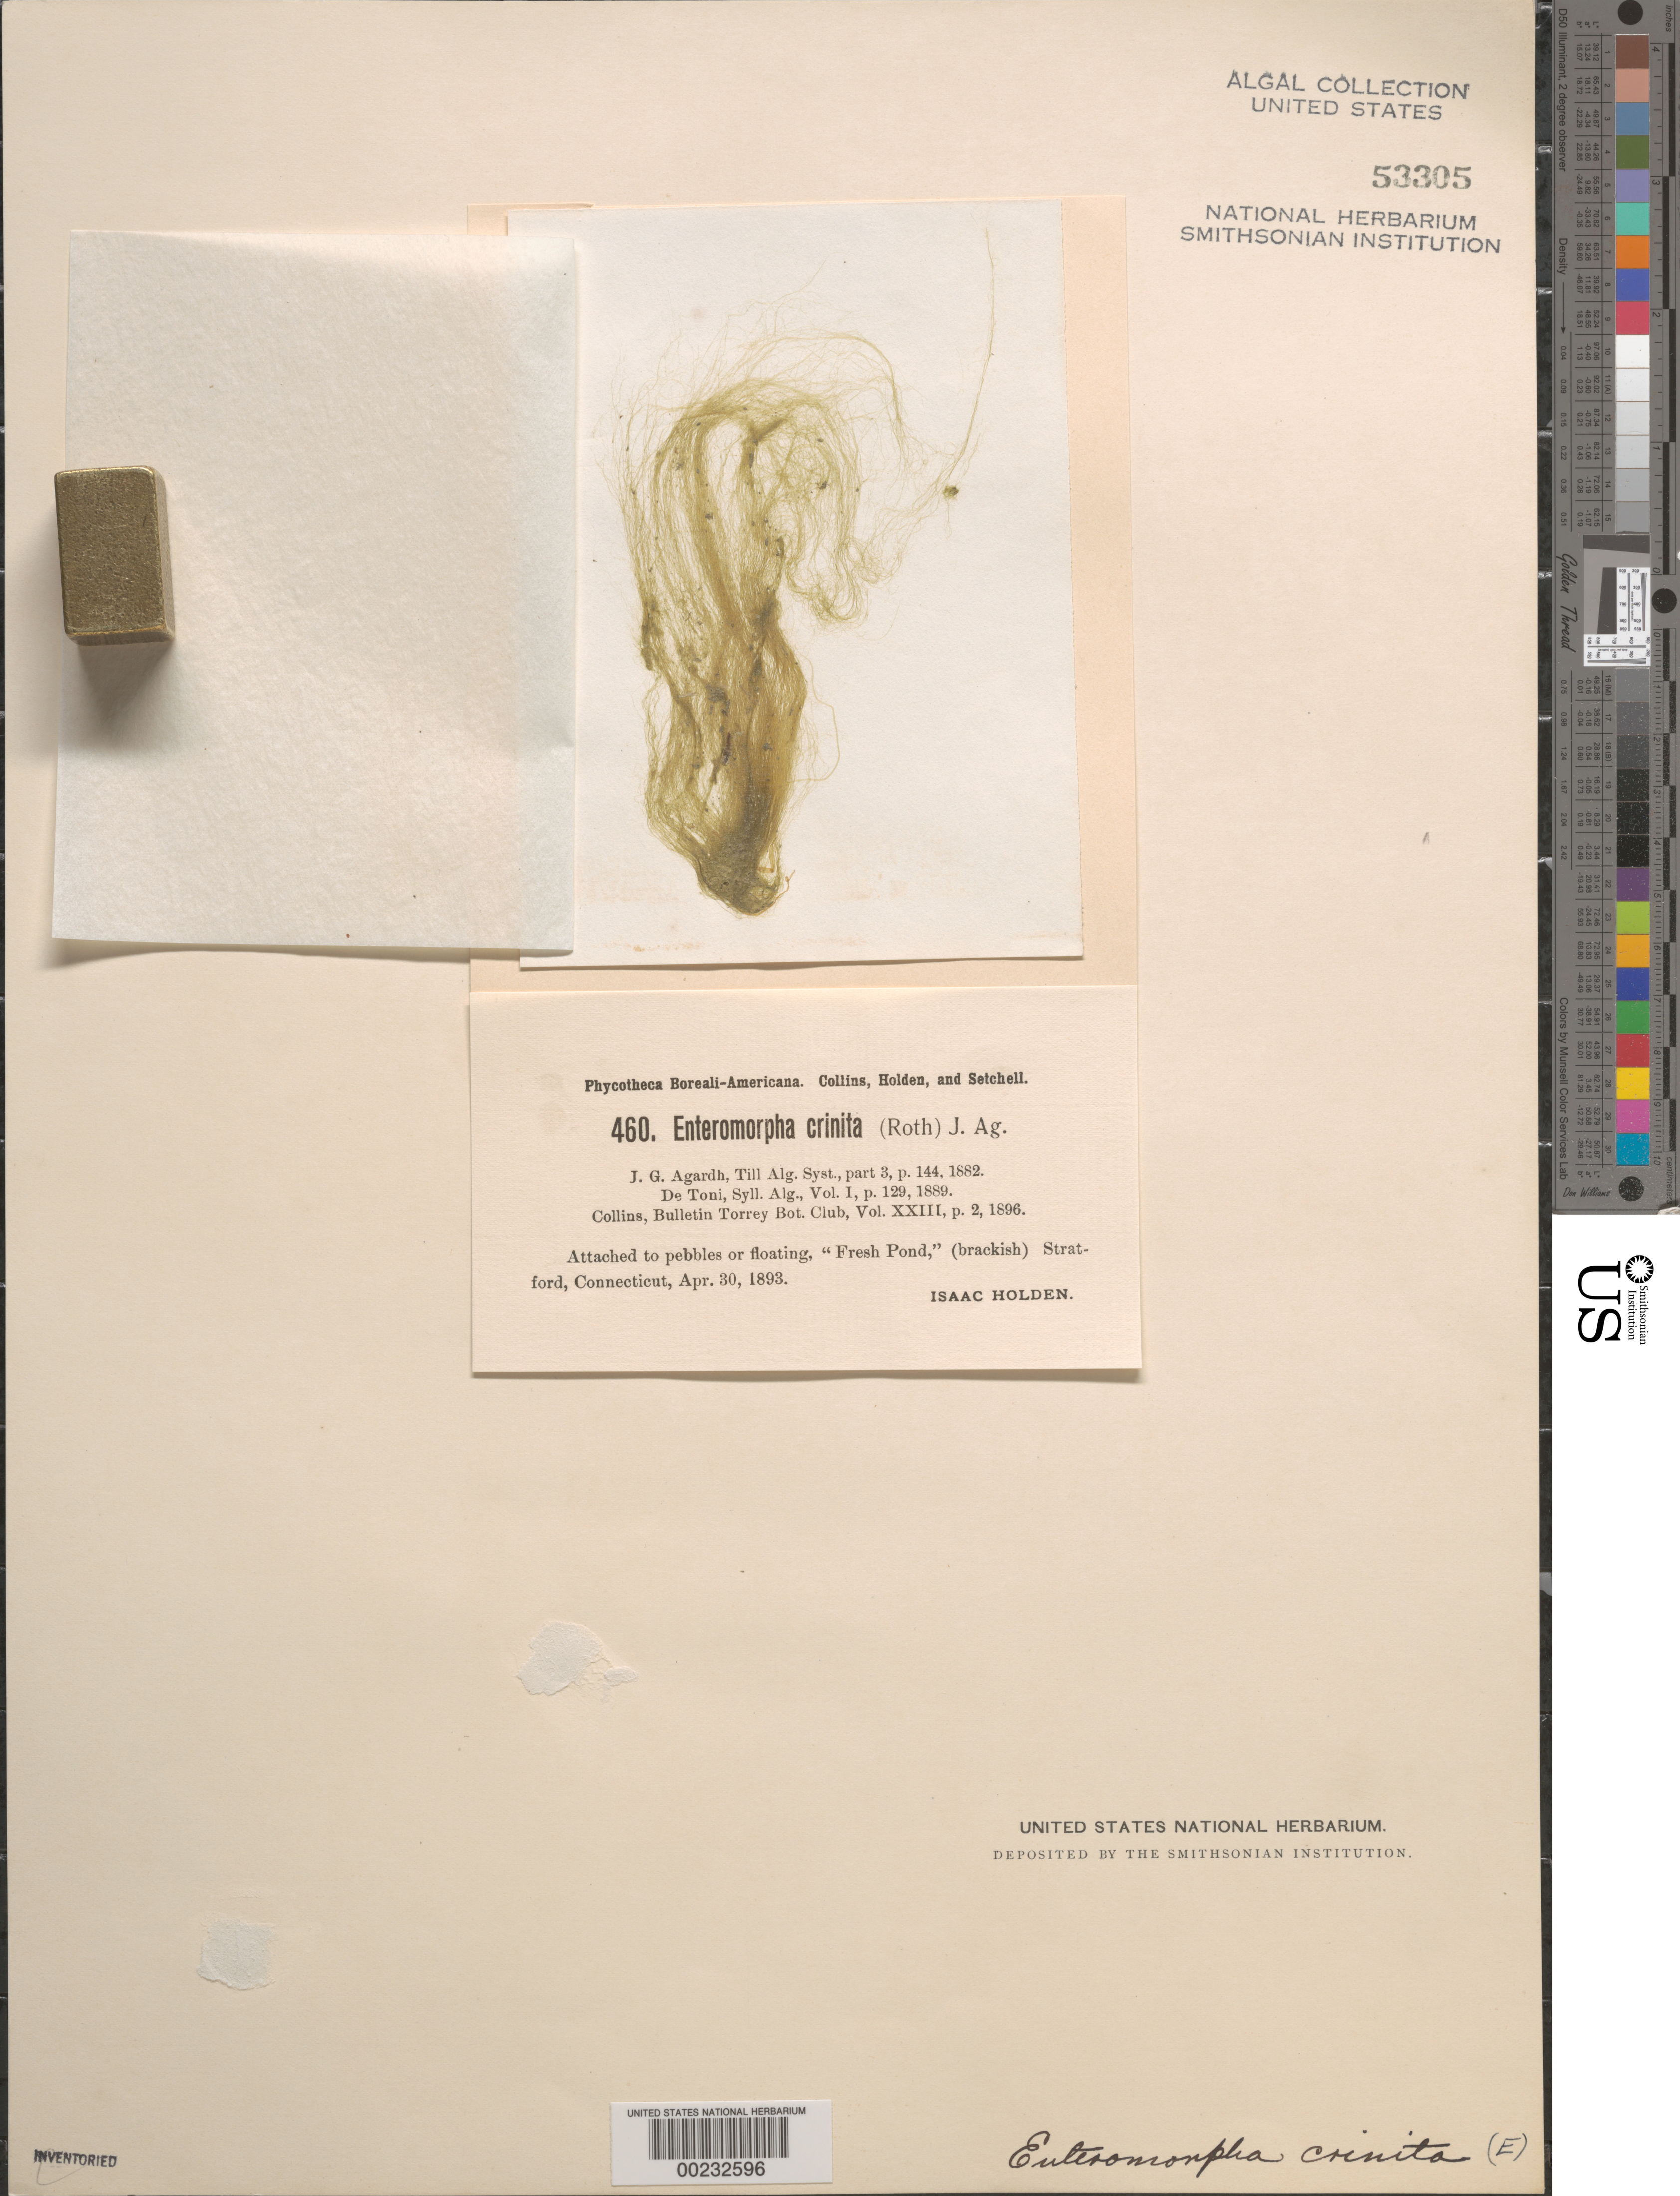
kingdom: Plantae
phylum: Chlorophyta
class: Ulvophyceae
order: Ulvales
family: Ulvaceae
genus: Ulva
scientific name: Ulva clathrata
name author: (Roth) C. Agardh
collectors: I. Holden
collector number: PB-A 460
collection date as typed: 30 Apr 1893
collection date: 1893-04-30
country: United States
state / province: Connecticut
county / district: Fairfield County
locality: Stratford, Fresh Pond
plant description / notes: Collins, Holden & Setchell, Phycotheca Boreali-Americana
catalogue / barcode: US 53305